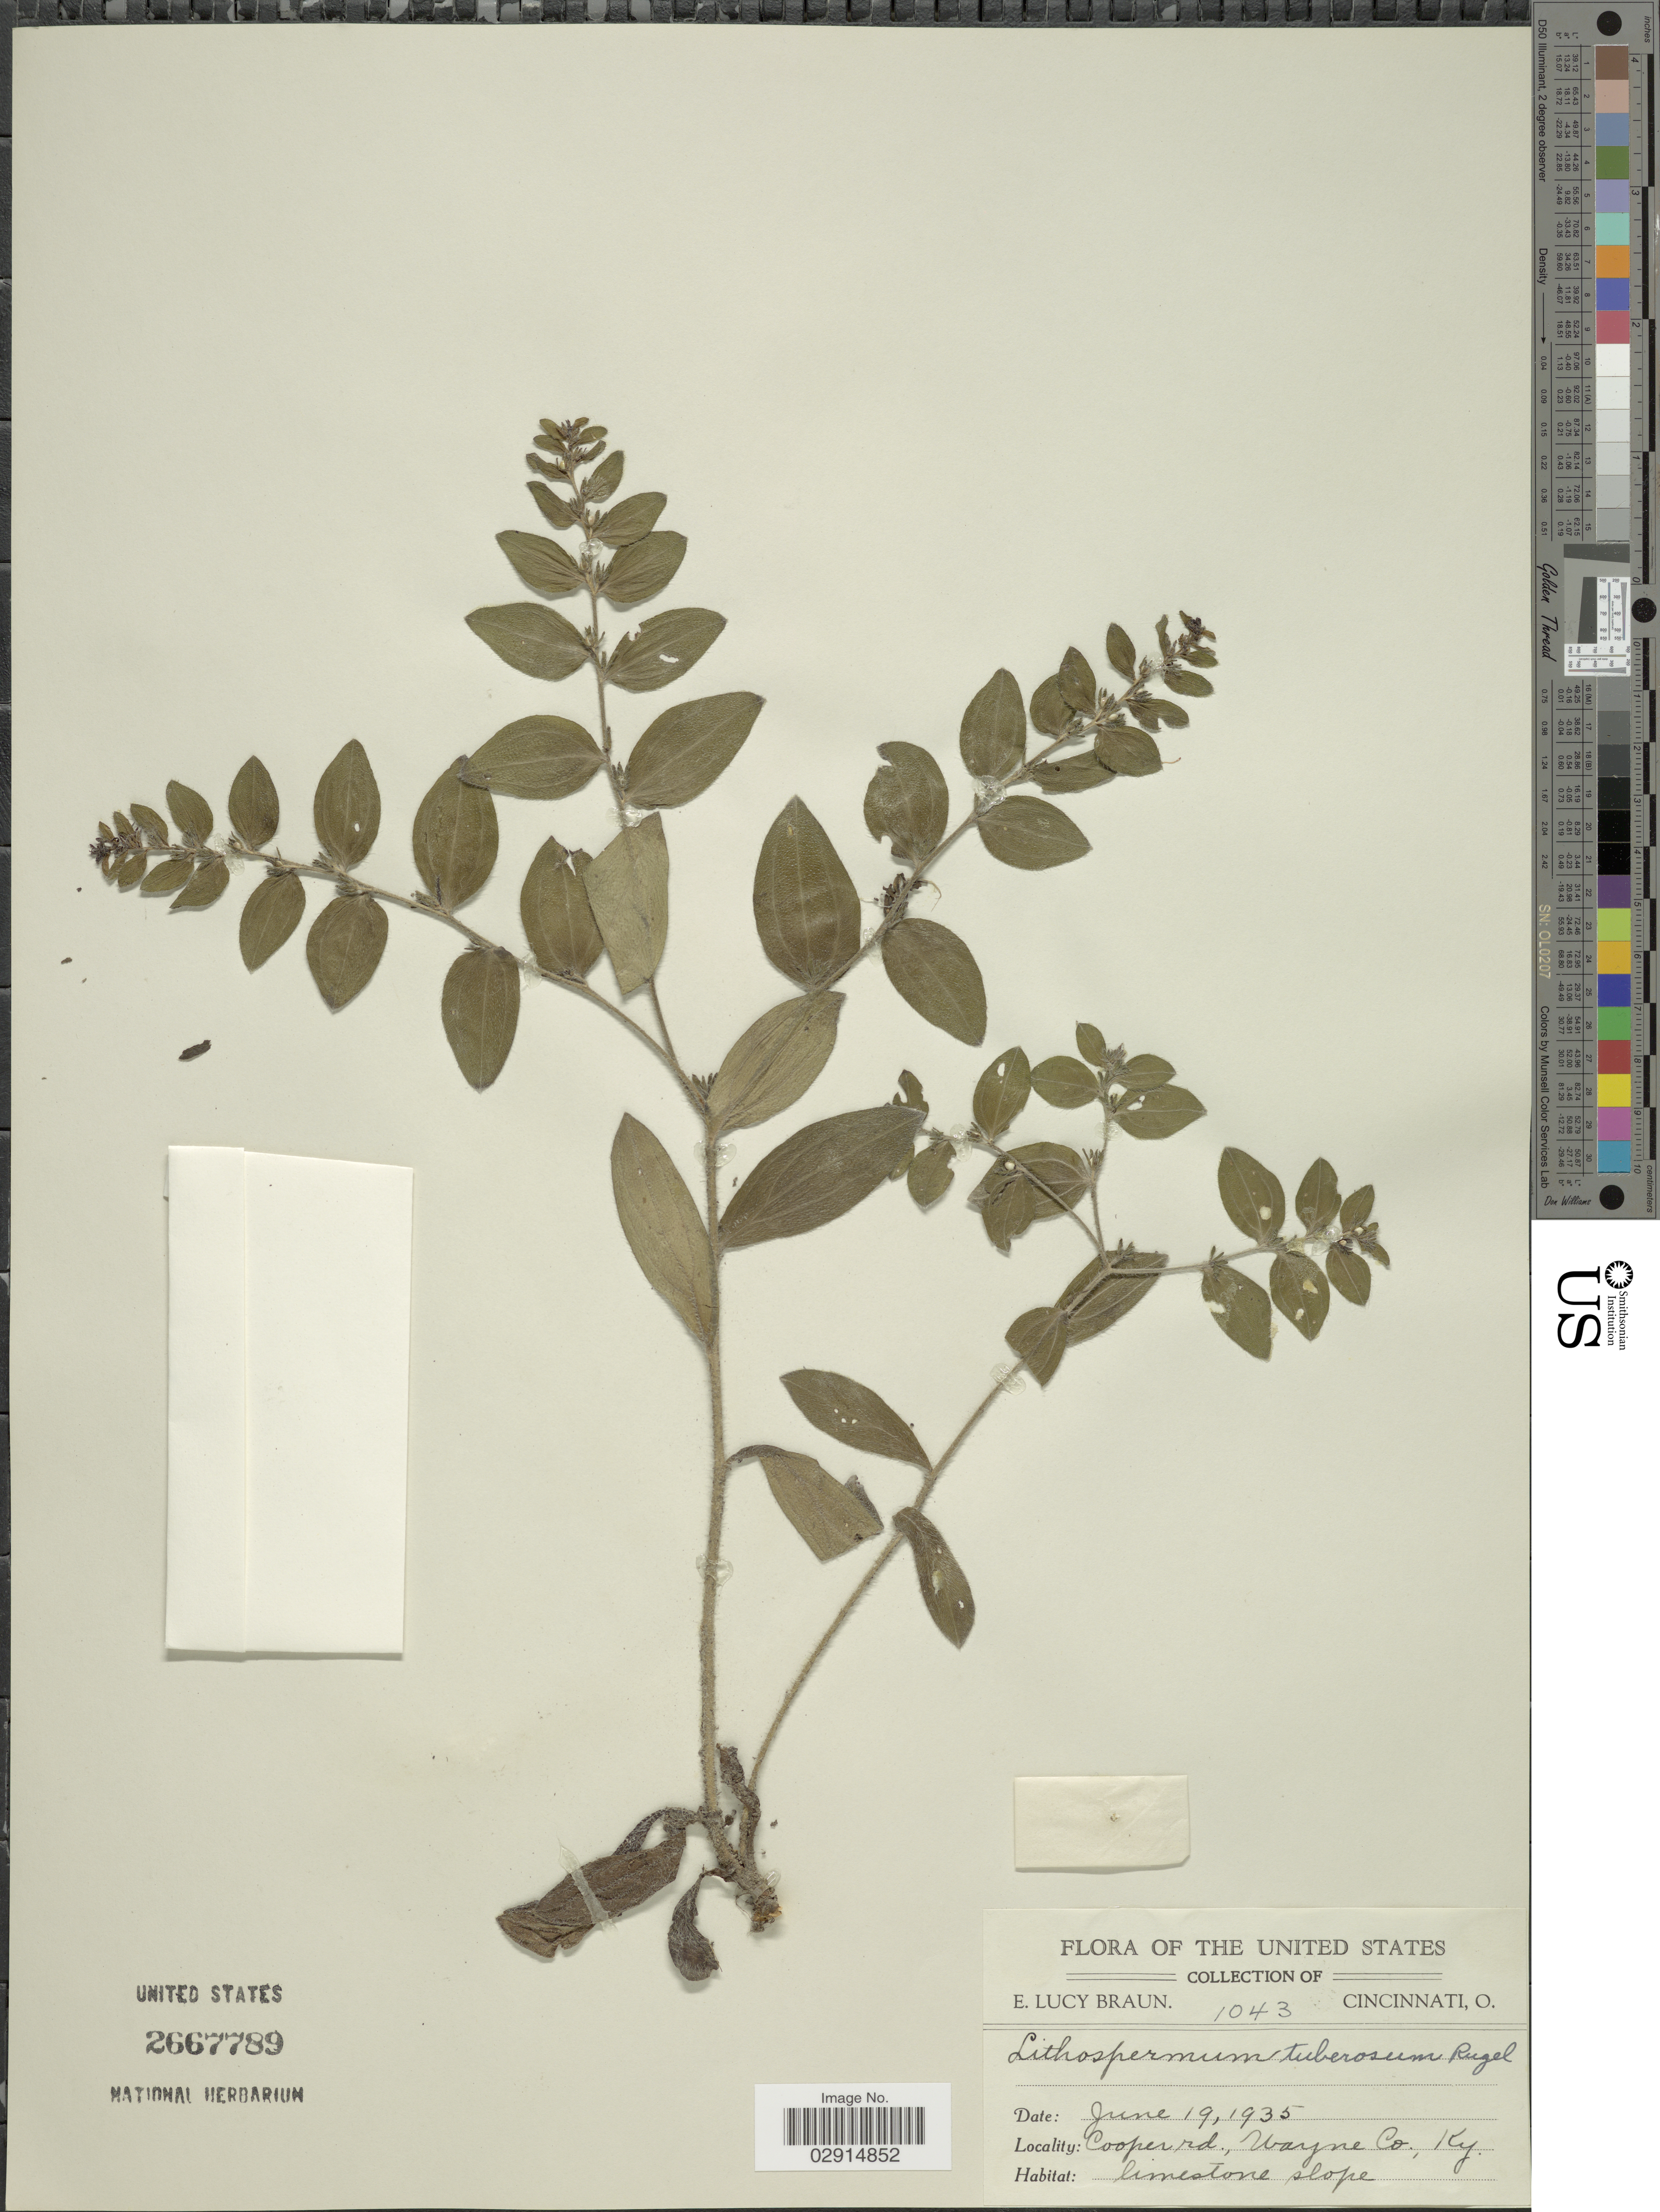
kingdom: Plantae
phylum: Tracheophyta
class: Magnoliopsida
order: Boraginales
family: Boraginaceae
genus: Lithospermum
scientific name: Lithospermum tuberosum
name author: Rugel ex DC.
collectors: E. L. Braun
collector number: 1043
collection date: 1935-06-19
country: United States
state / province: Kentucky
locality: Cooper rd., Wayne Co.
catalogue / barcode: US 2667789